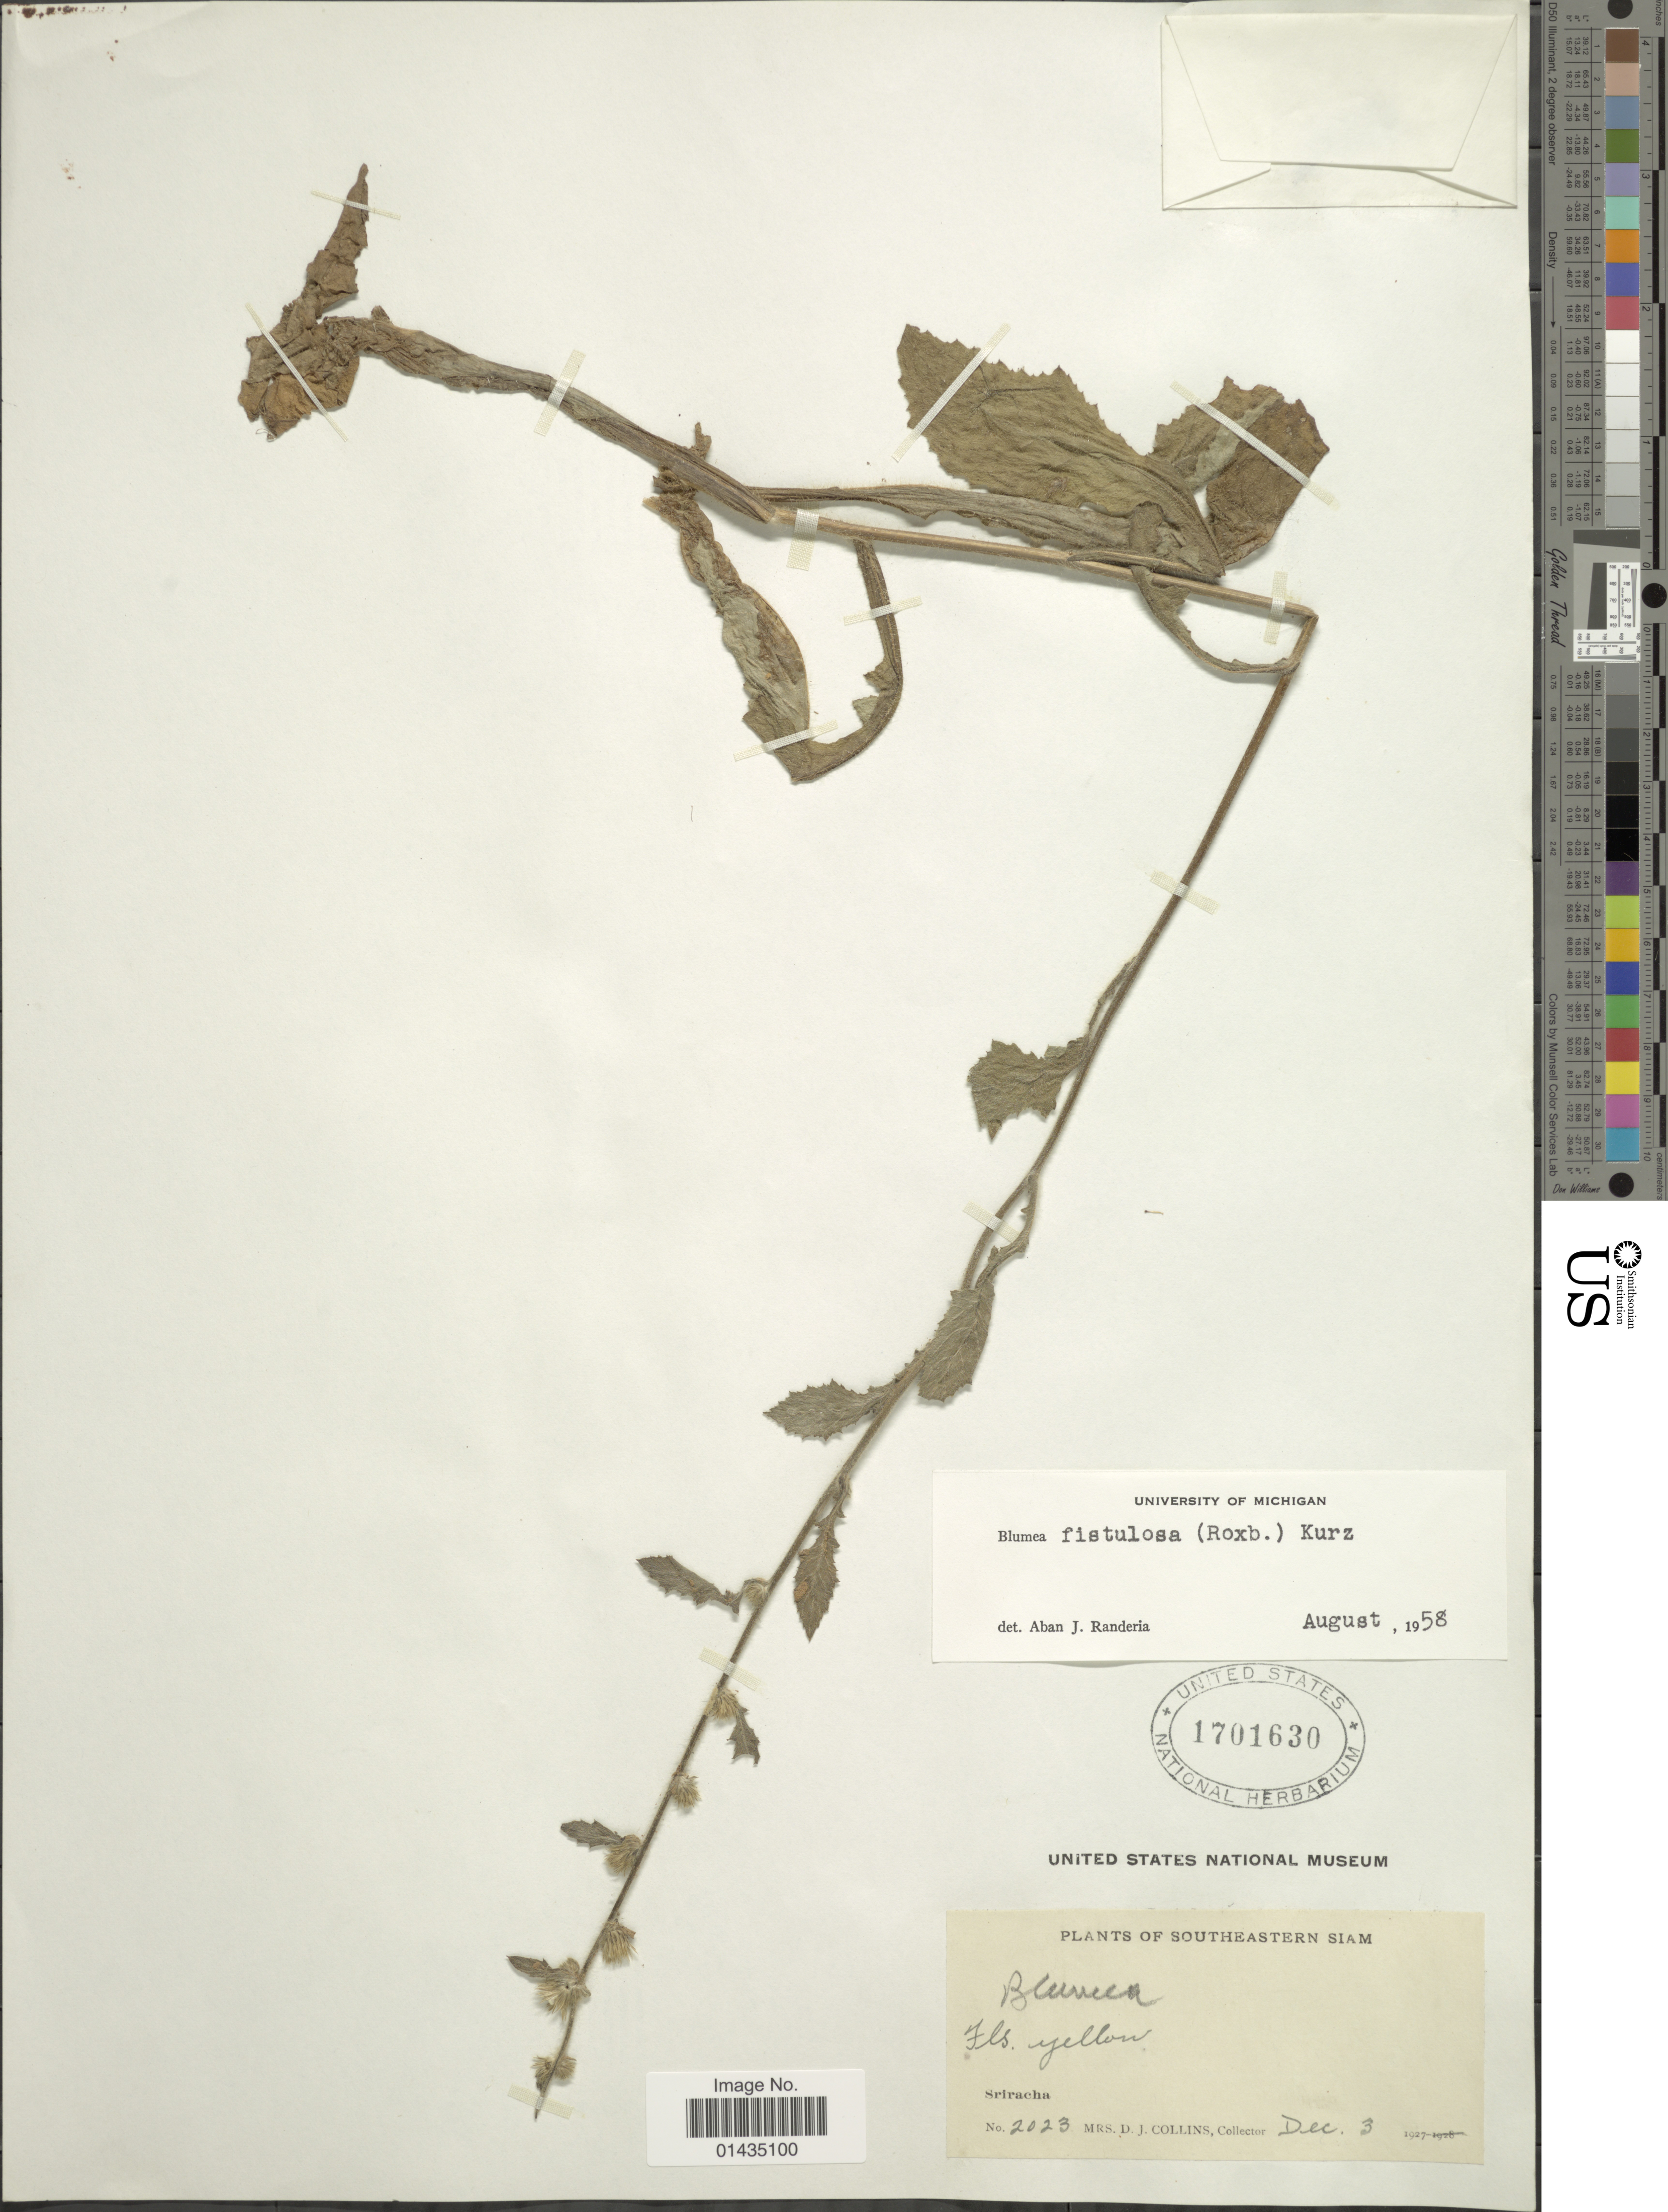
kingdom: Plantae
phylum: Tracheophyta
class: Magnoliopsida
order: Asterales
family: Asteraceae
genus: Blumea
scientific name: Blumea fistulosa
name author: (Roxb.) Kurz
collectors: Mrs. D. J. Collins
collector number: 2023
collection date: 1927-12-03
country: Thailand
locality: Southeastern Siam, Sriracha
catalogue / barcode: US 1701630